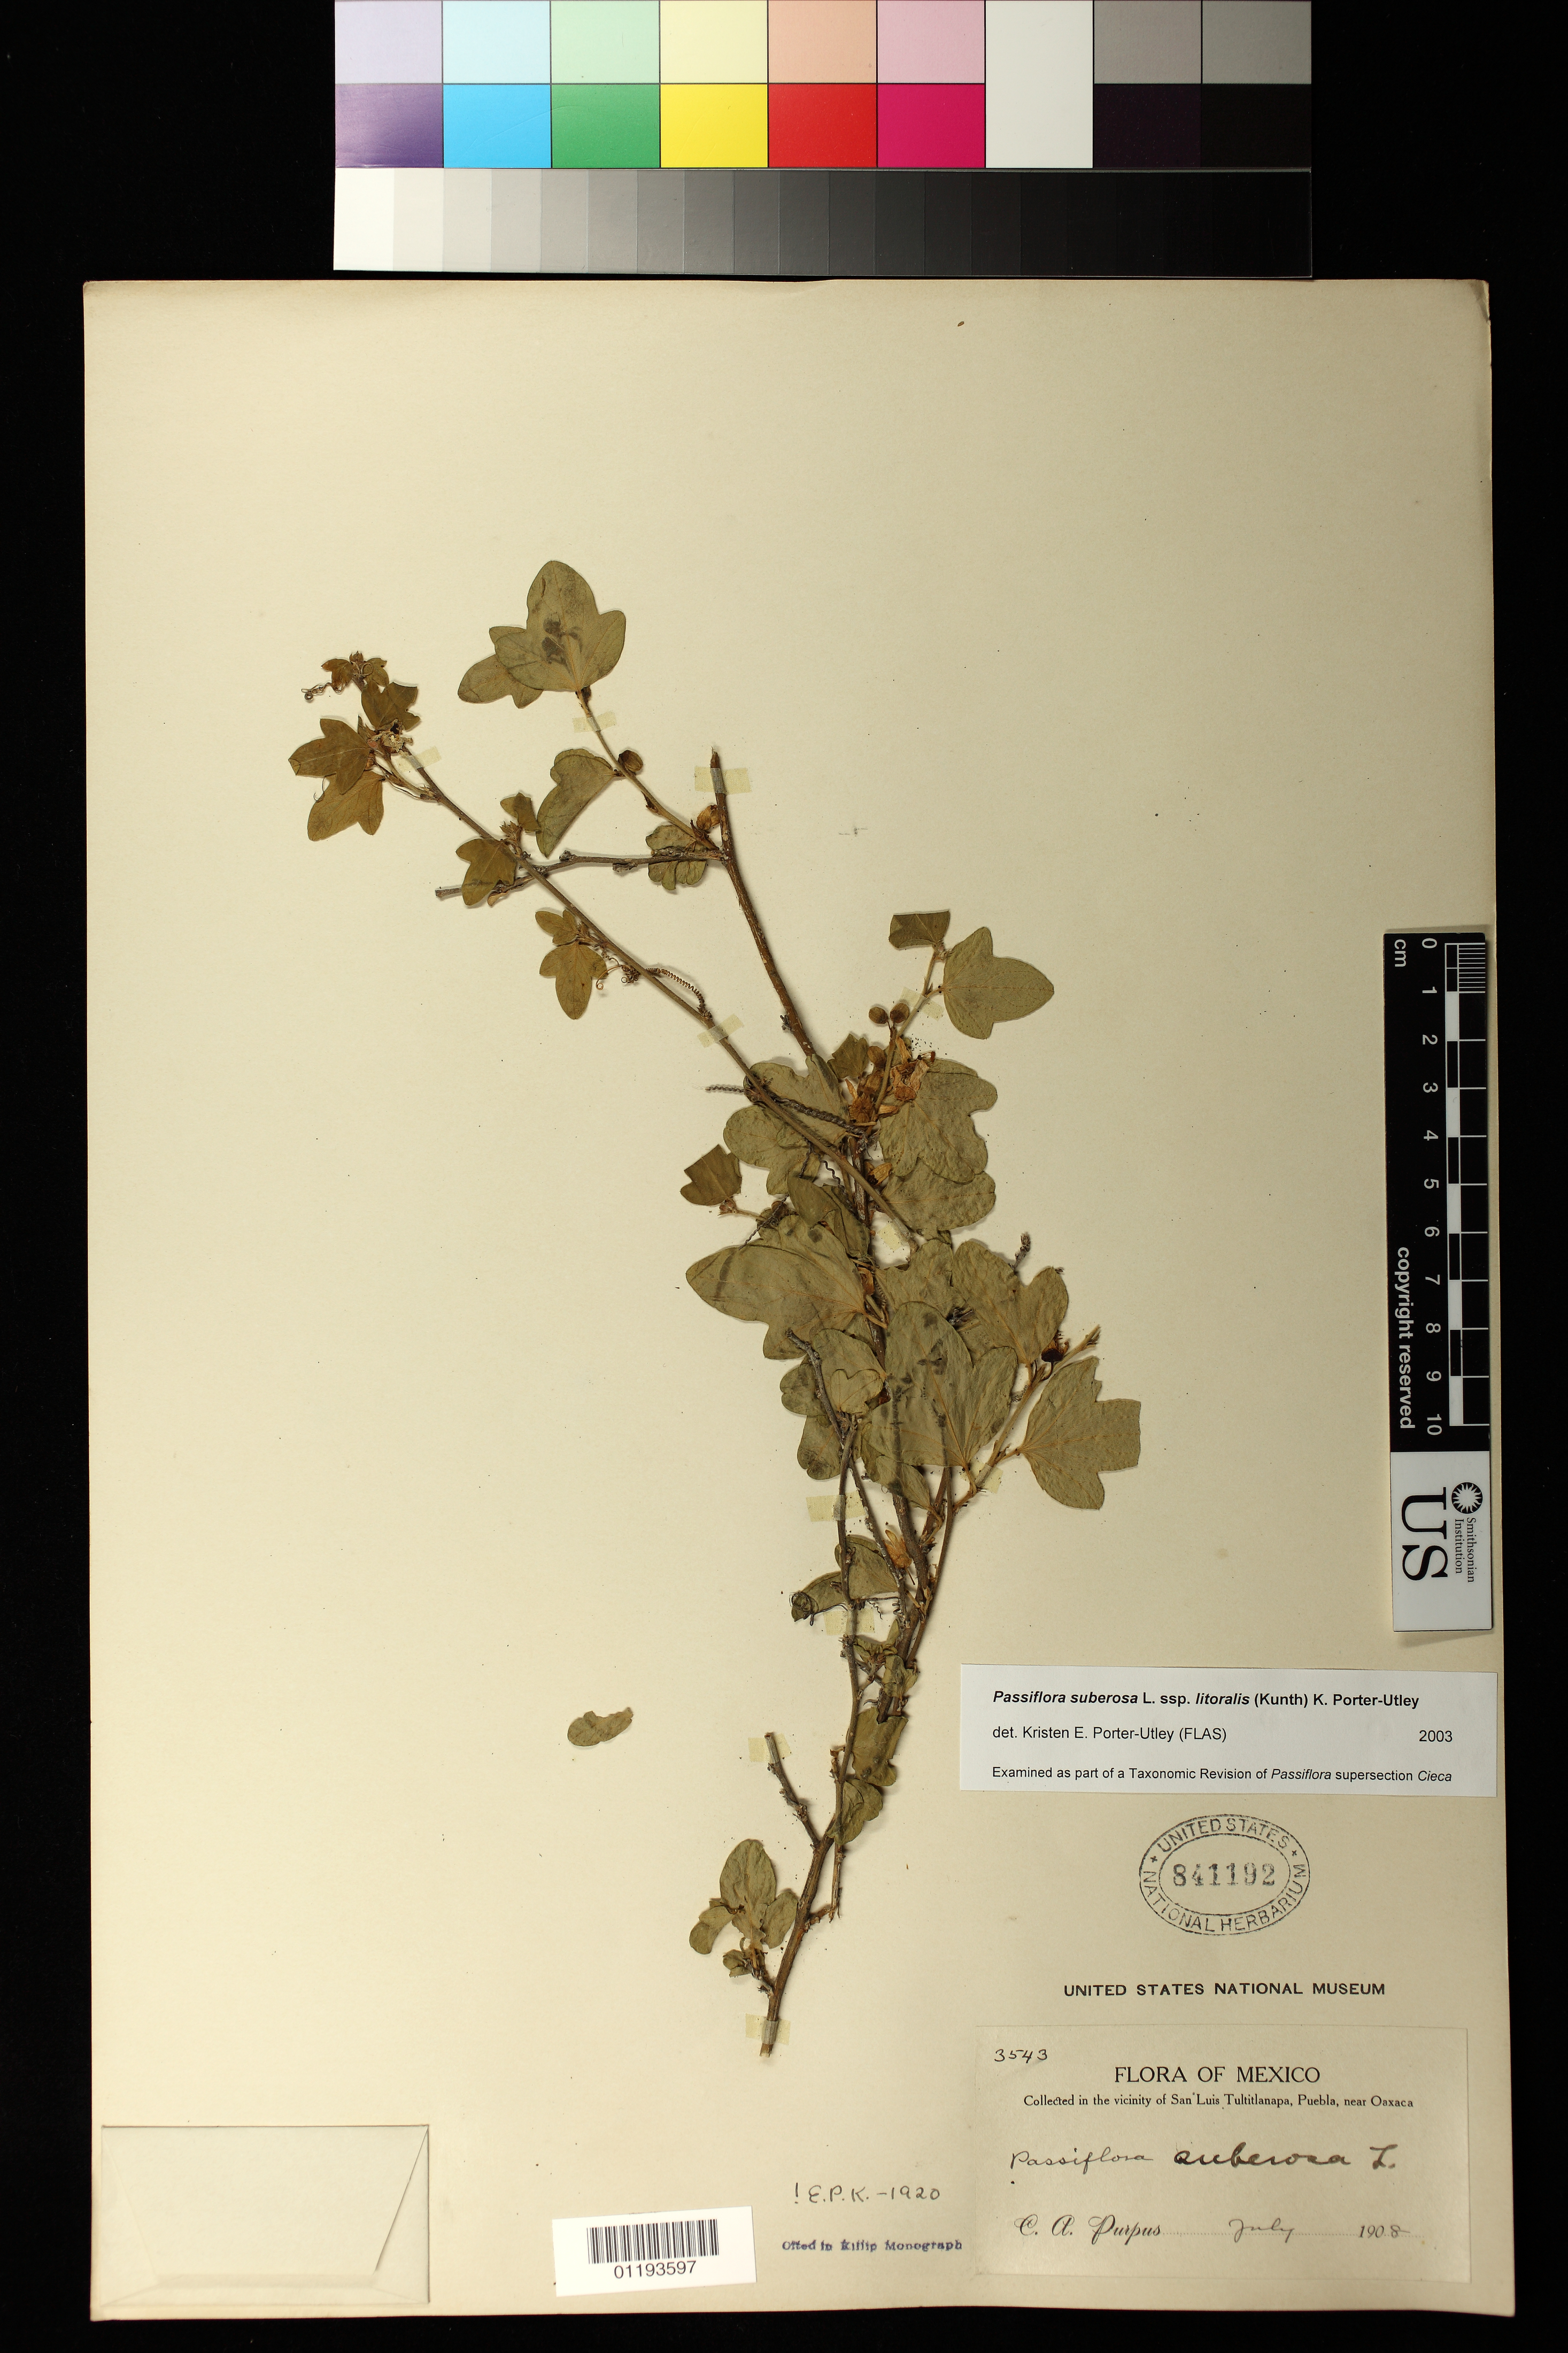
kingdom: Plantae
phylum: Tracheophyta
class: Magnoliopsida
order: Malpighiales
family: Passifloraceae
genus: Passiflora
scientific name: Passiflora suberosa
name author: L.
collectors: C. A. Purpus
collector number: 3543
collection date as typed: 1908-07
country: Mexico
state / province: Puebla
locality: Vicinity of San Luis Tultitlanapa [=San Luis Atolotitlan], Puebla, near Oaxaca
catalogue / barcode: US 841192